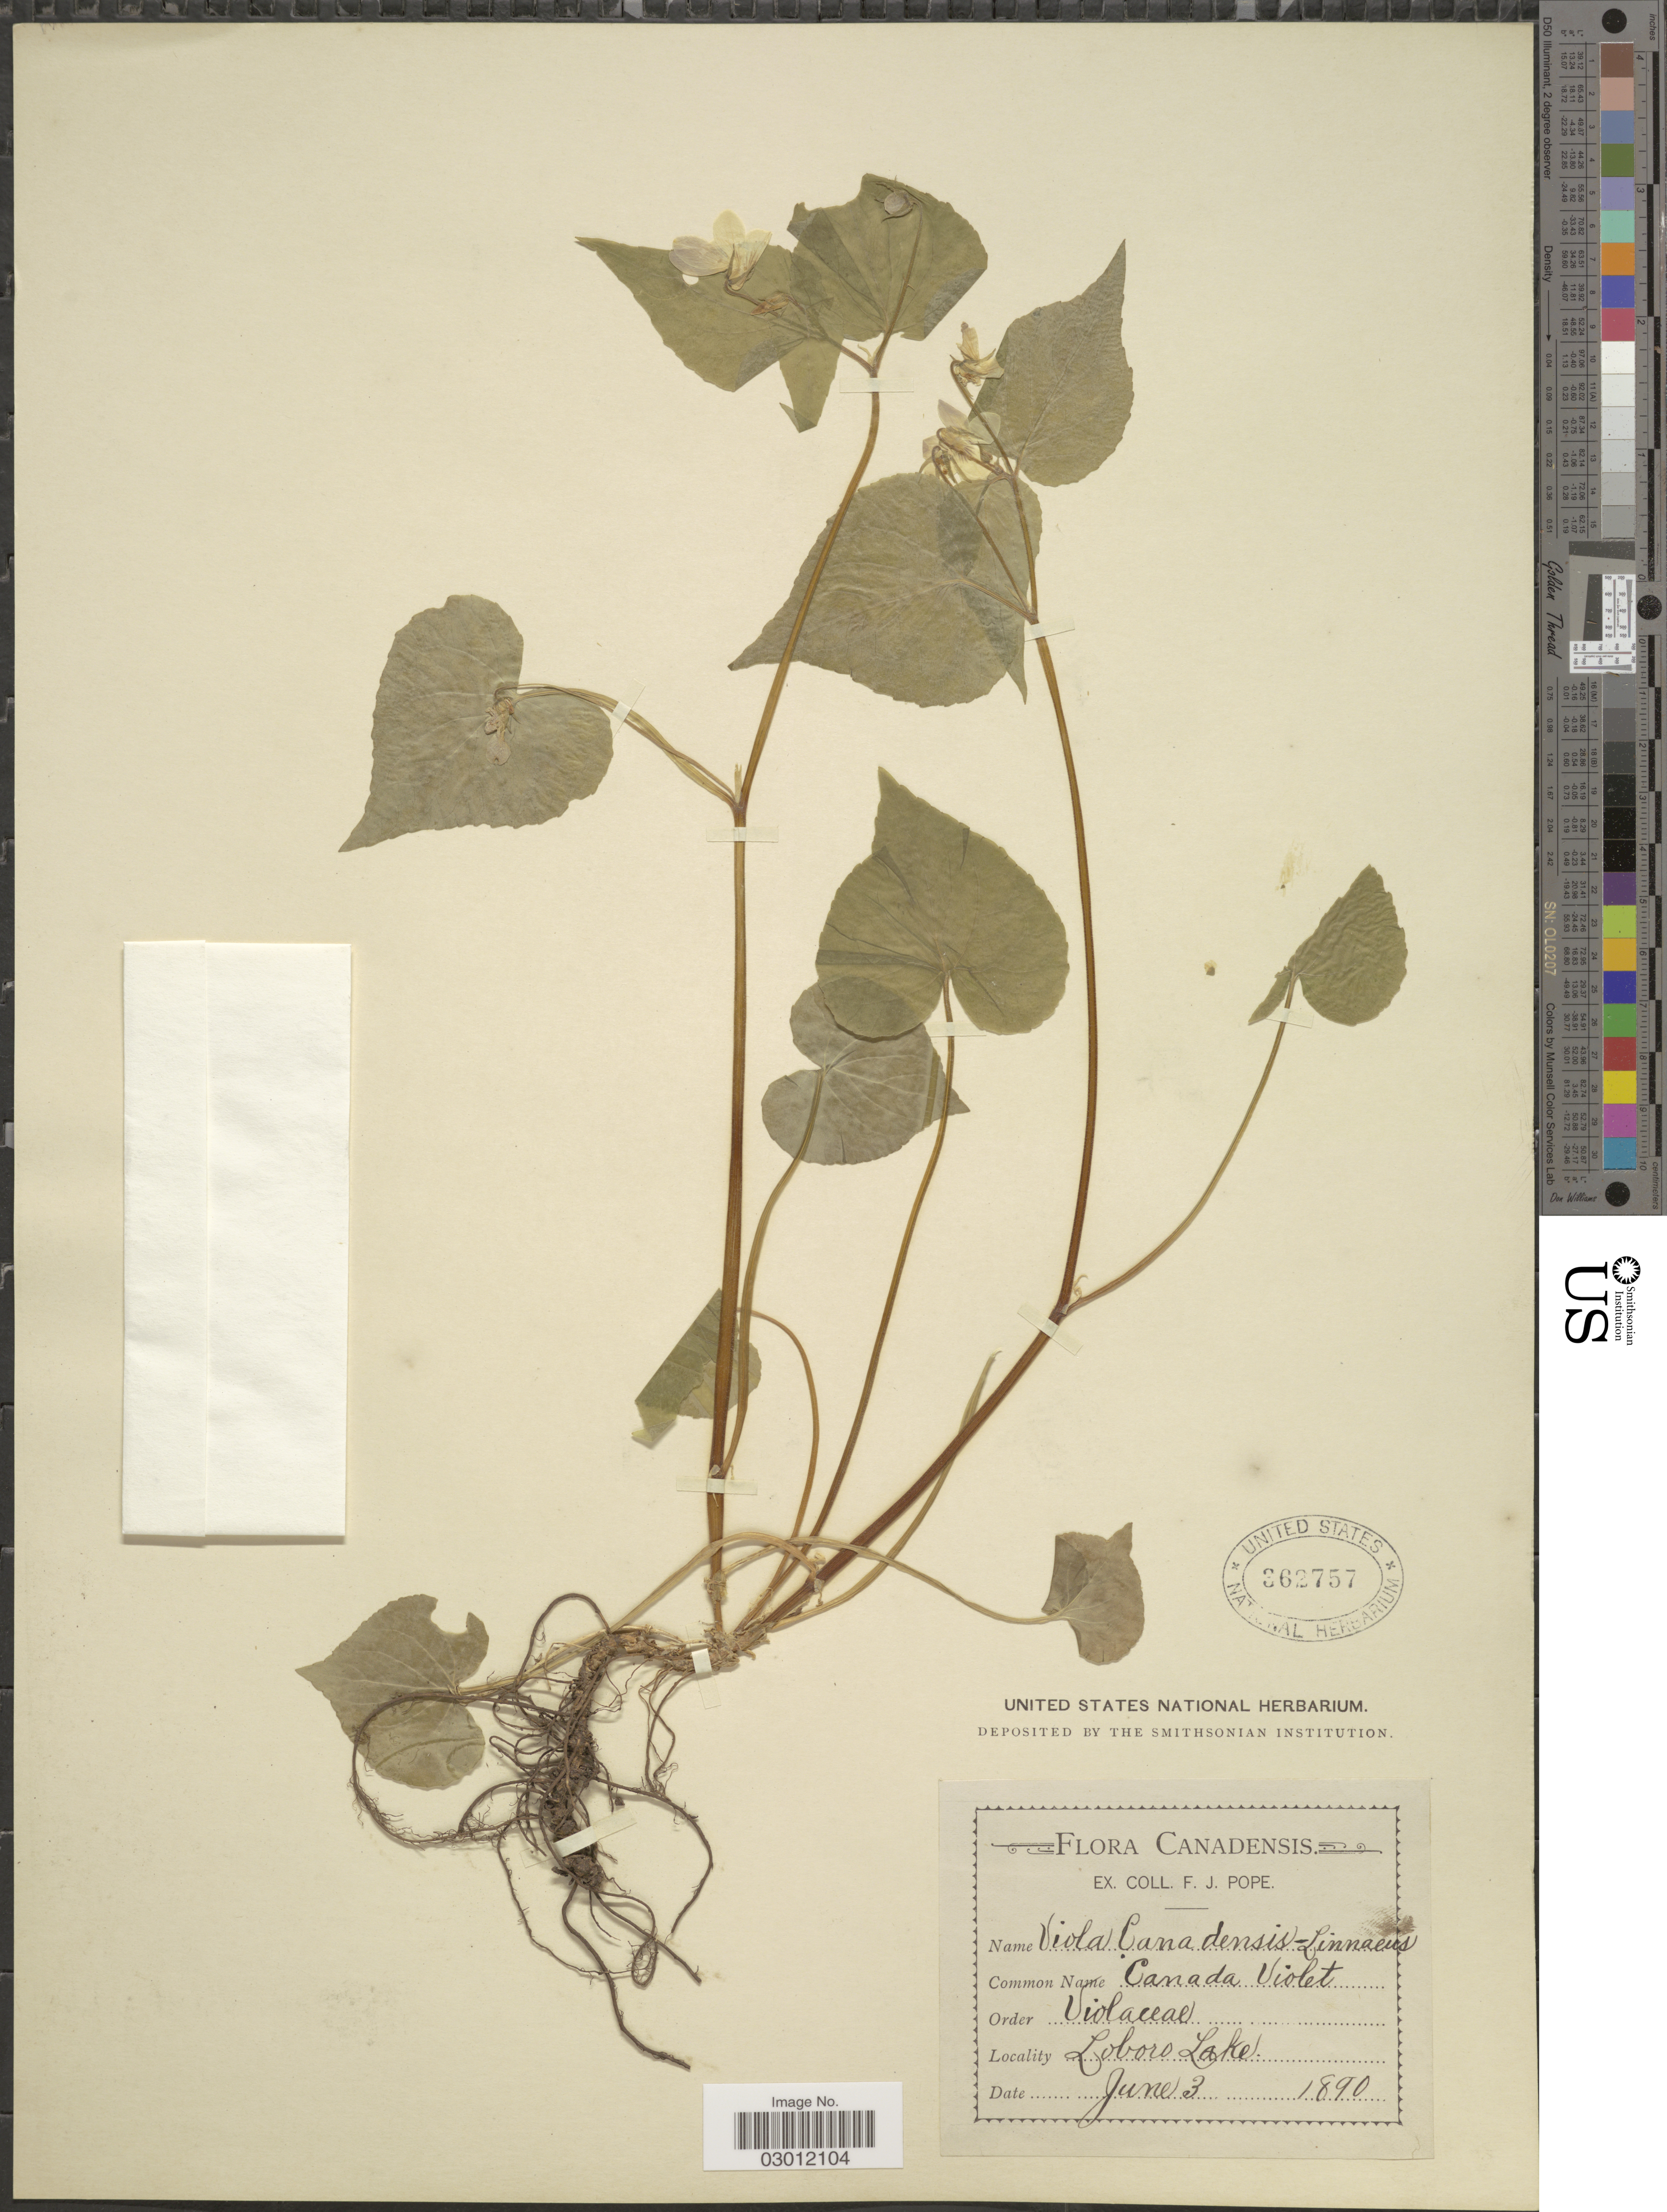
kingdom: Plantae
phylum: Tracheophyta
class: Magnoliopsida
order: Malpighiales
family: Violaceae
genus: Viola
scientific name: Viola canadensis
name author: L.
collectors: F. Pope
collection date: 1890-06-03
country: Canada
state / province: Ontario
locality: Loboro Lake.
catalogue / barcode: US 362757